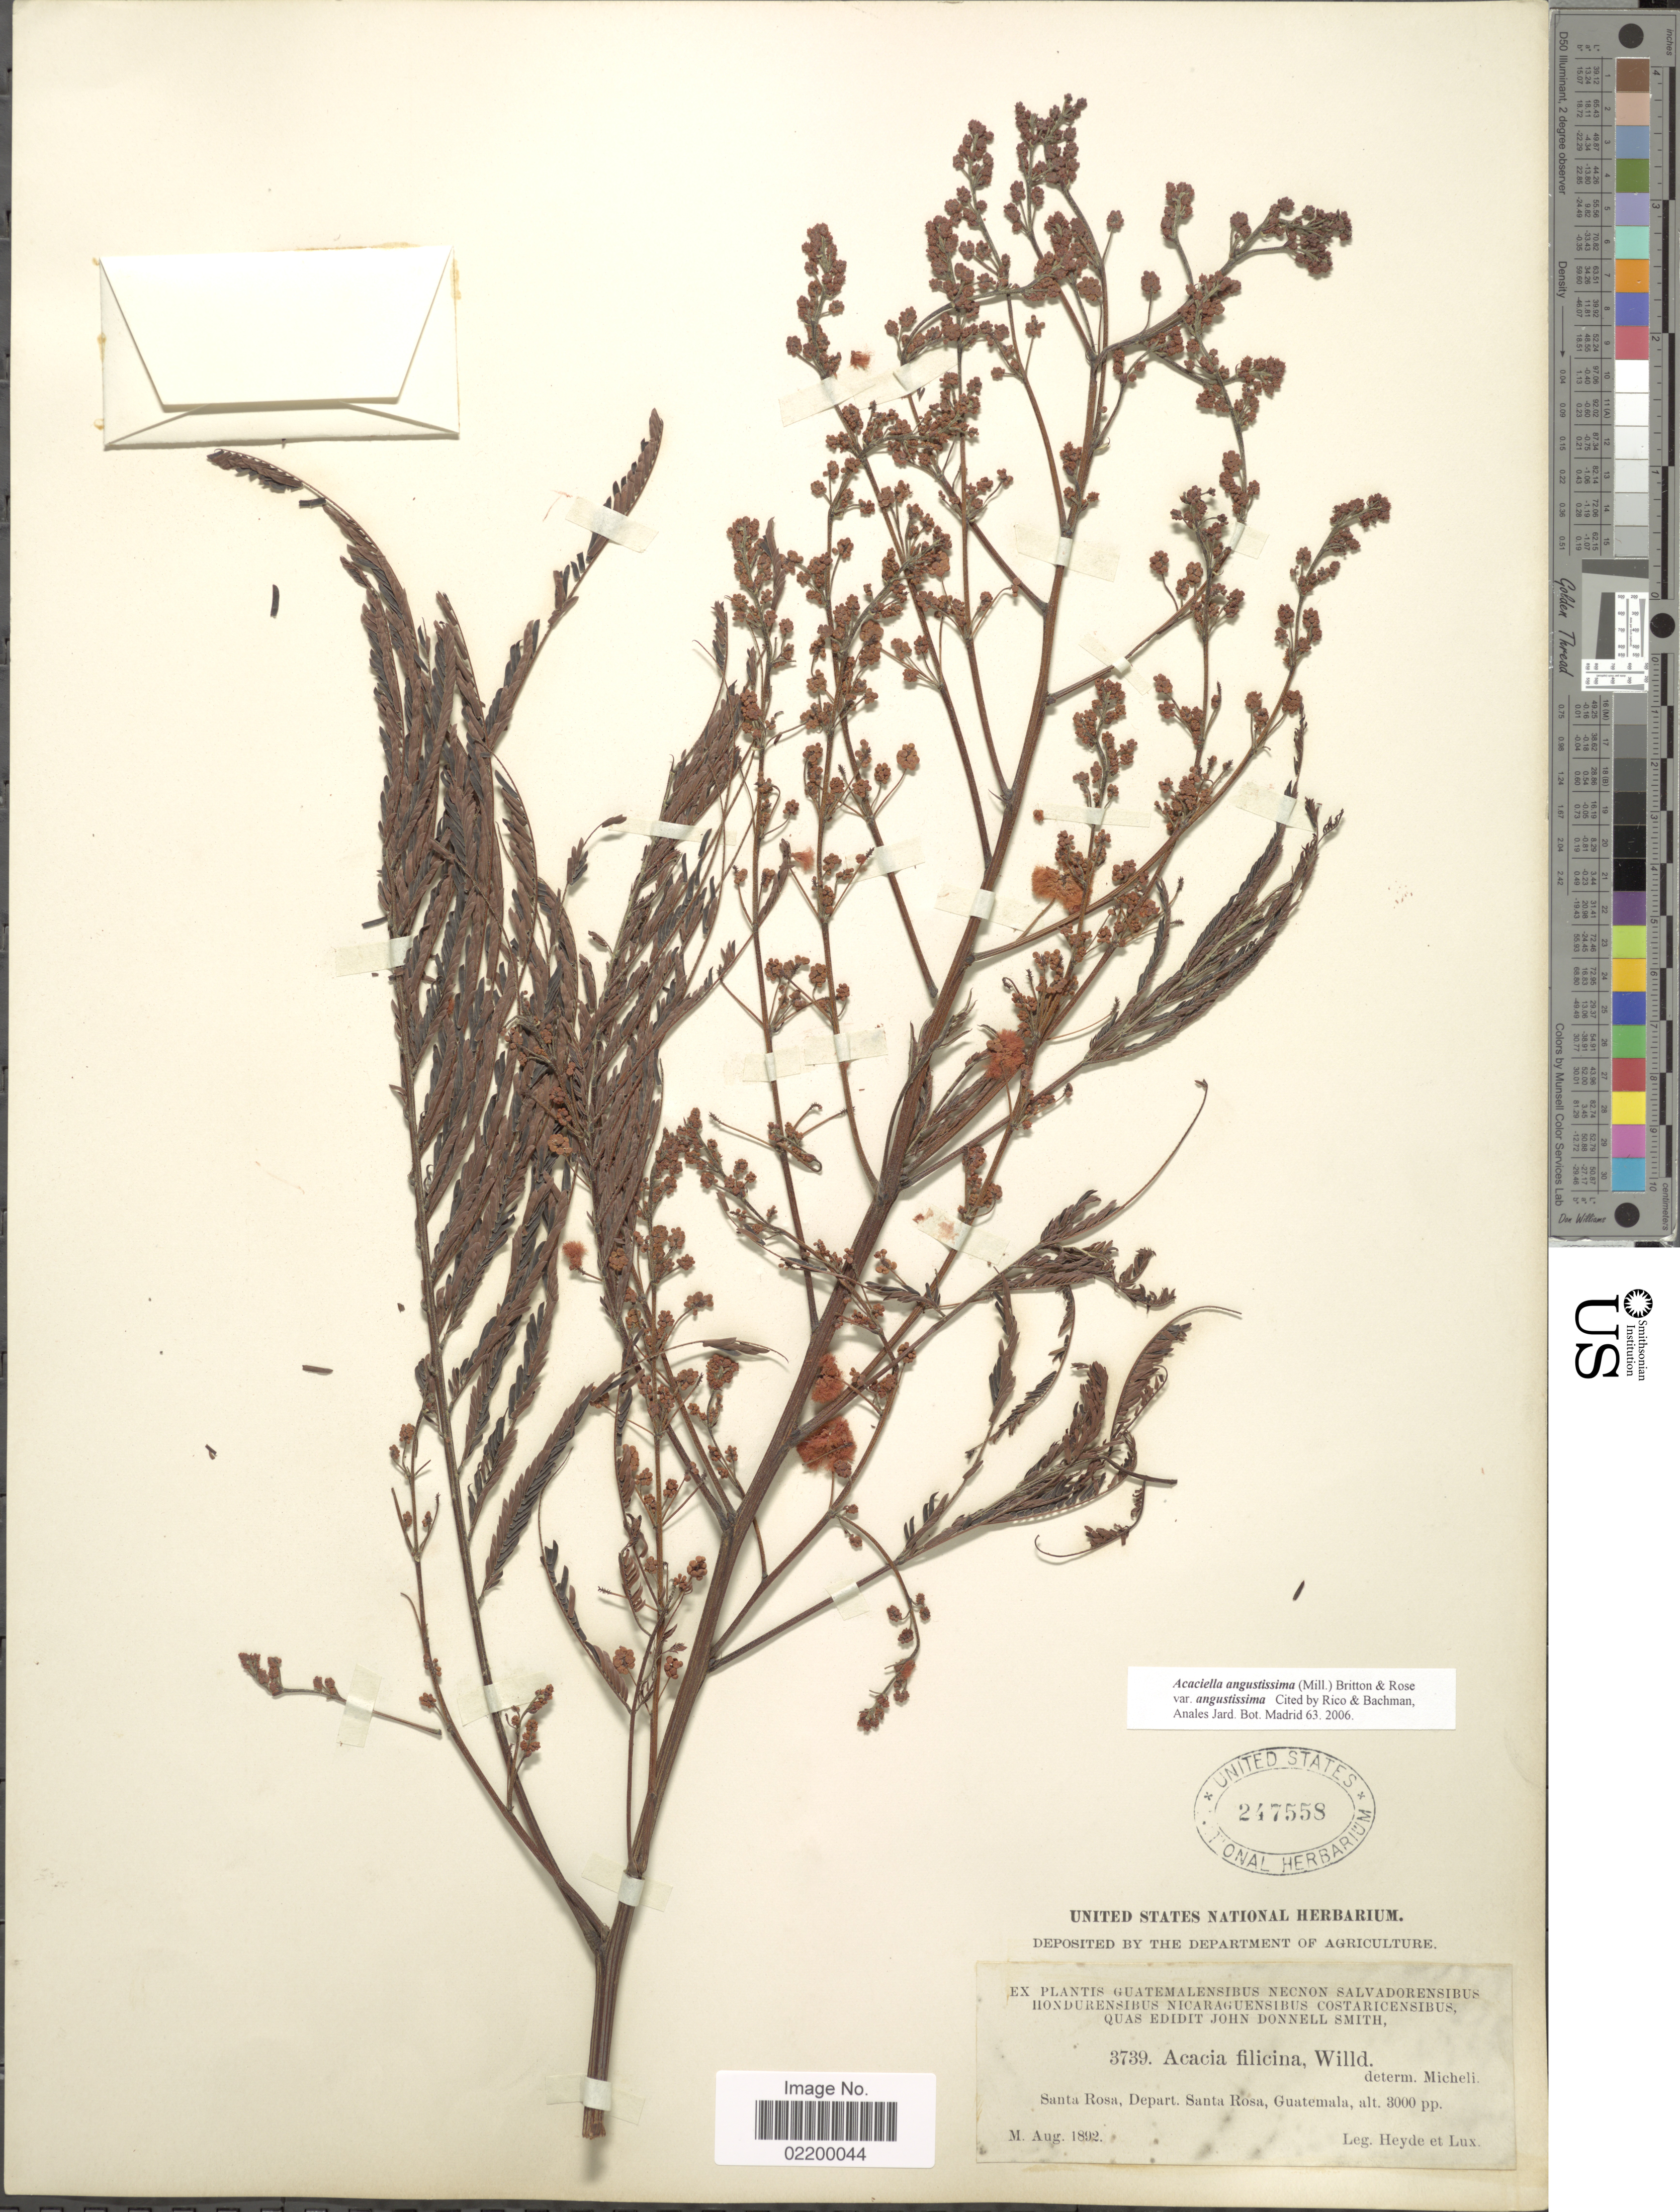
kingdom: Plantae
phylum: Tracheophyta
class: Magnoliopsida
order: Fabales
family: Fabaceae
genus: Acaciella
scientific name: Acaciella angustissima var. angustissima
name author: (Mill.) Britton & Rose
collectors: Heyde & Lux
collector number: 3739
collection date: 1892-08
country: Guatemala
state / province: Santa Rosa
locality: Santa Rosa, Depart. Santa Rosa, Guatemala.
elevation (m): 914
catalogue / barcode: US 247558